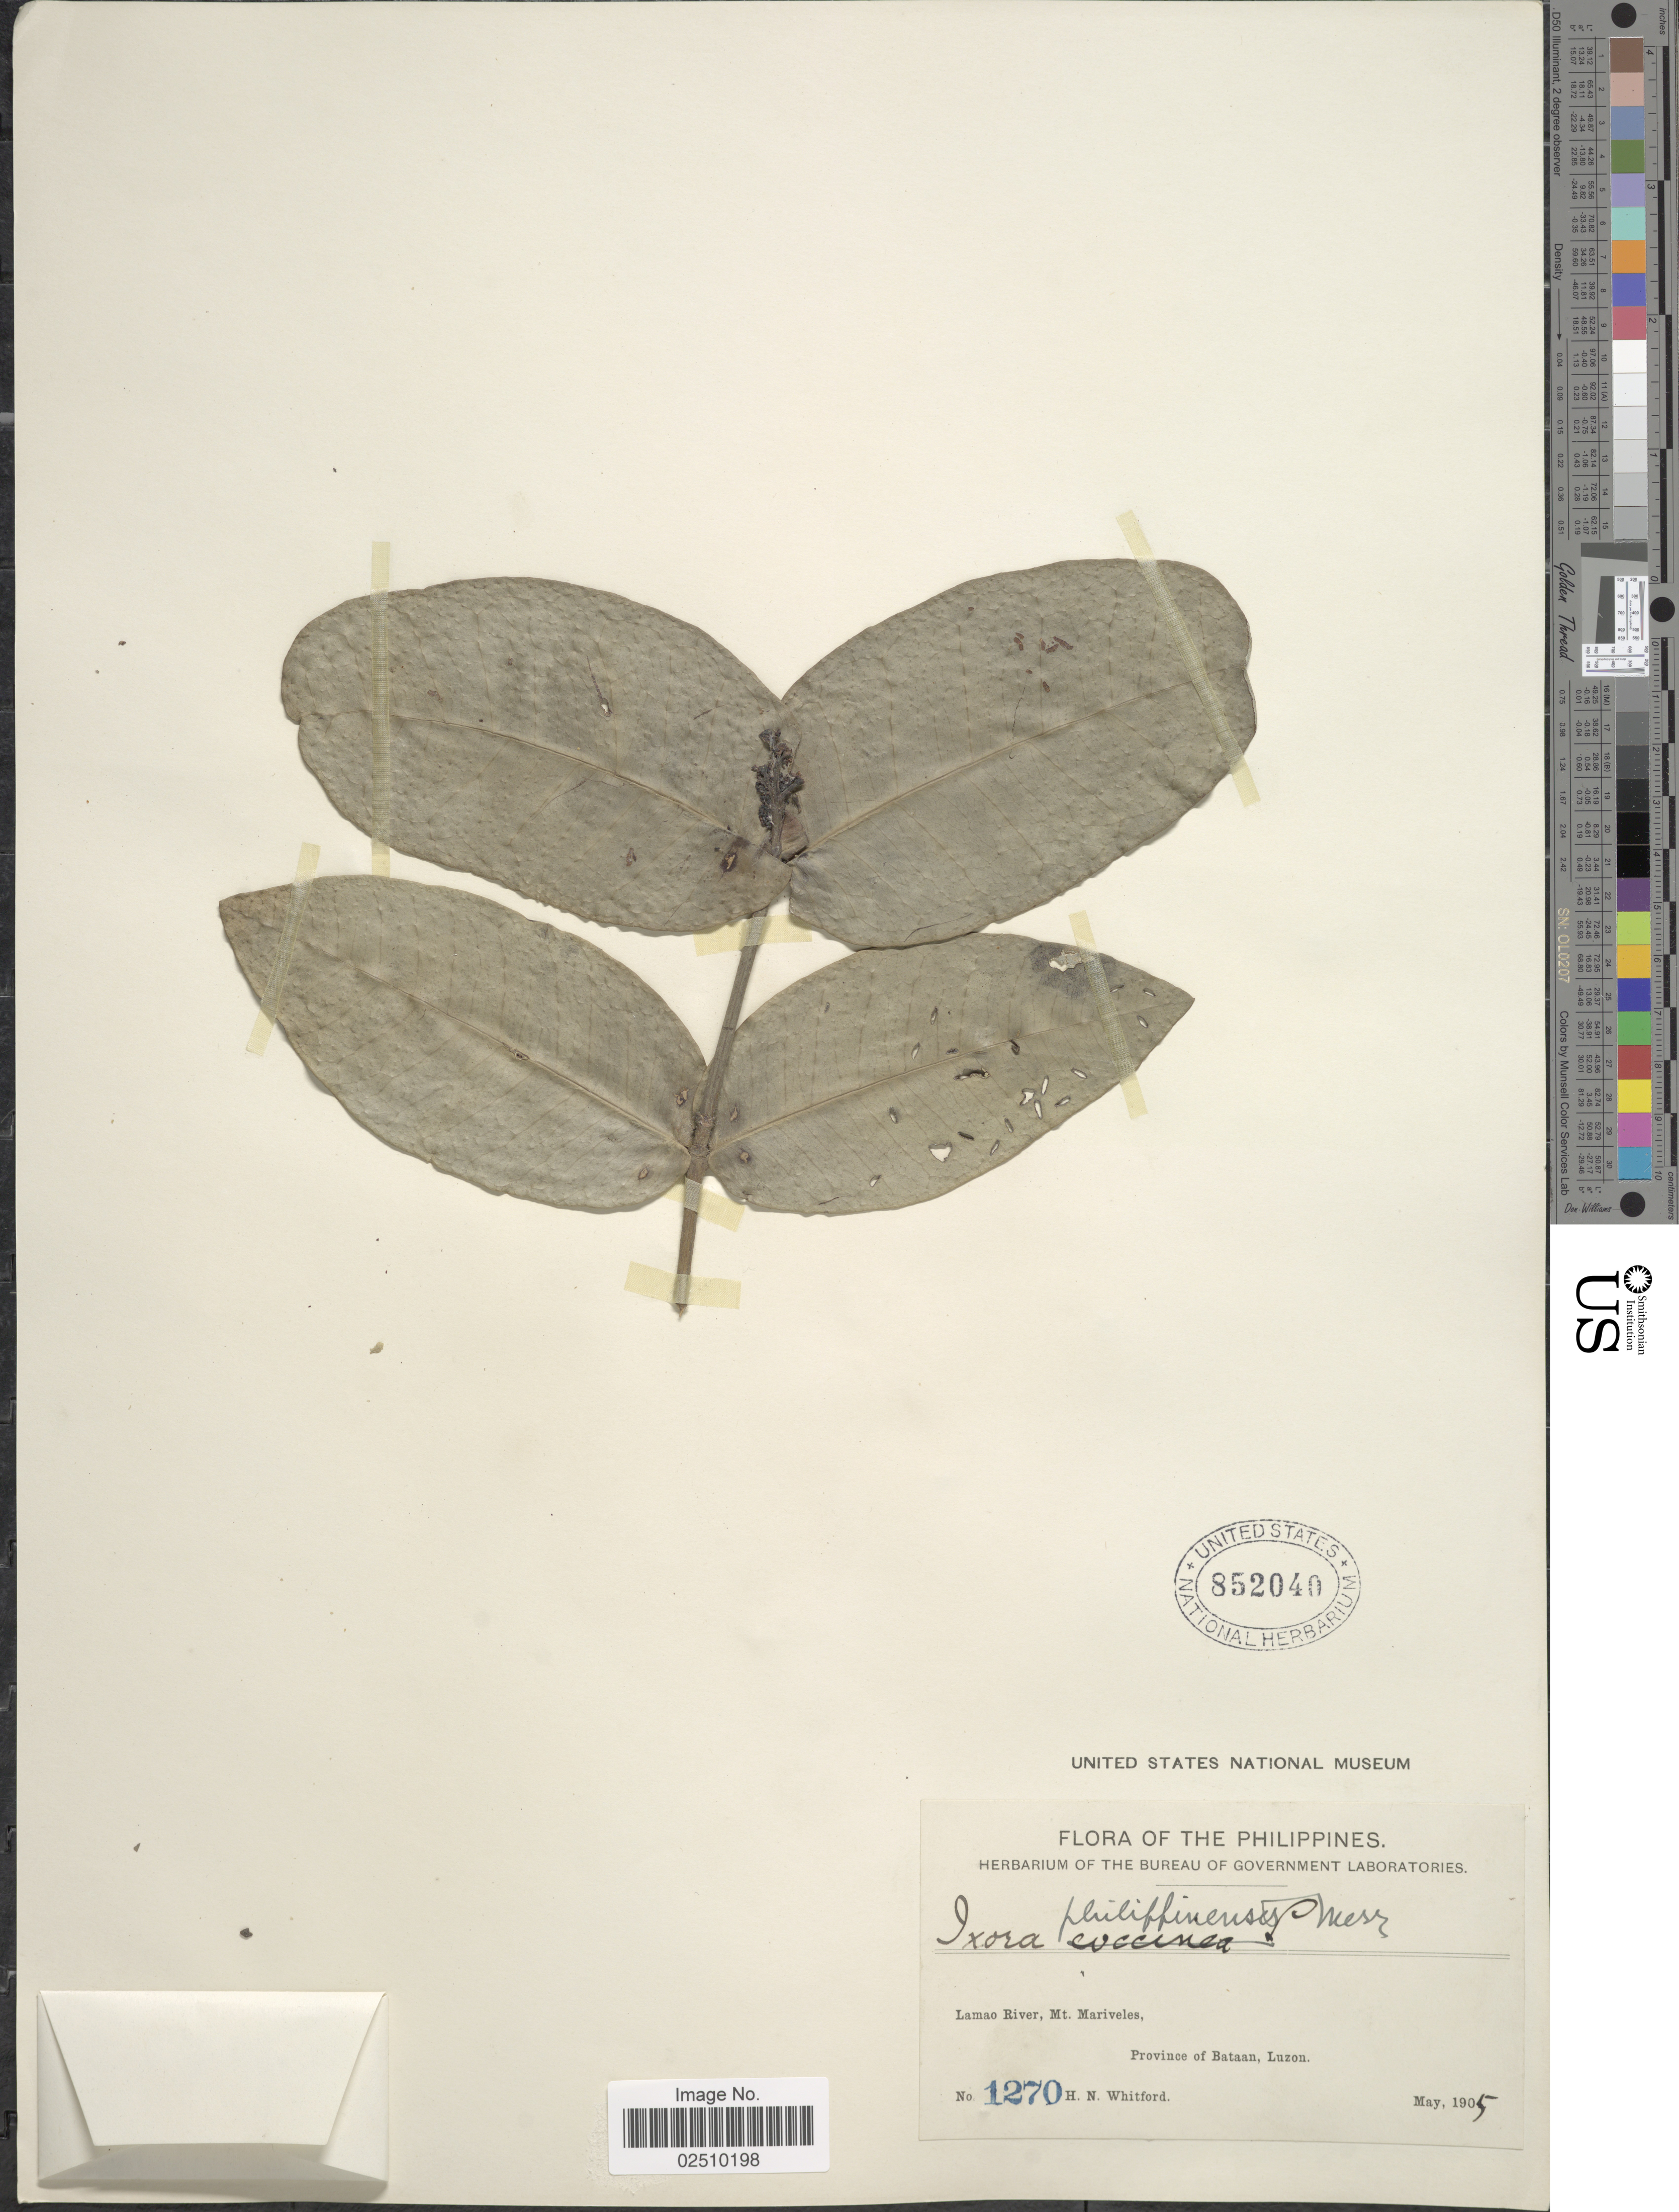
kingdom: Plantae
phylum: Tracheophyta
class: Magnoliopsida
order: Gentianales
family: Rubiaceae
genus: Ixora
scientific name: Ixora philippinensis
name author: Merr.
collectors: H. N. Whitford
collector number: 1270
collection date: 1905-05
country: Philippines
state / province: Cagayan Valley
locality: Lamao River, Mt. Mariveles, Province of Bataan, Luzon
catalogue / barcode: US 852040